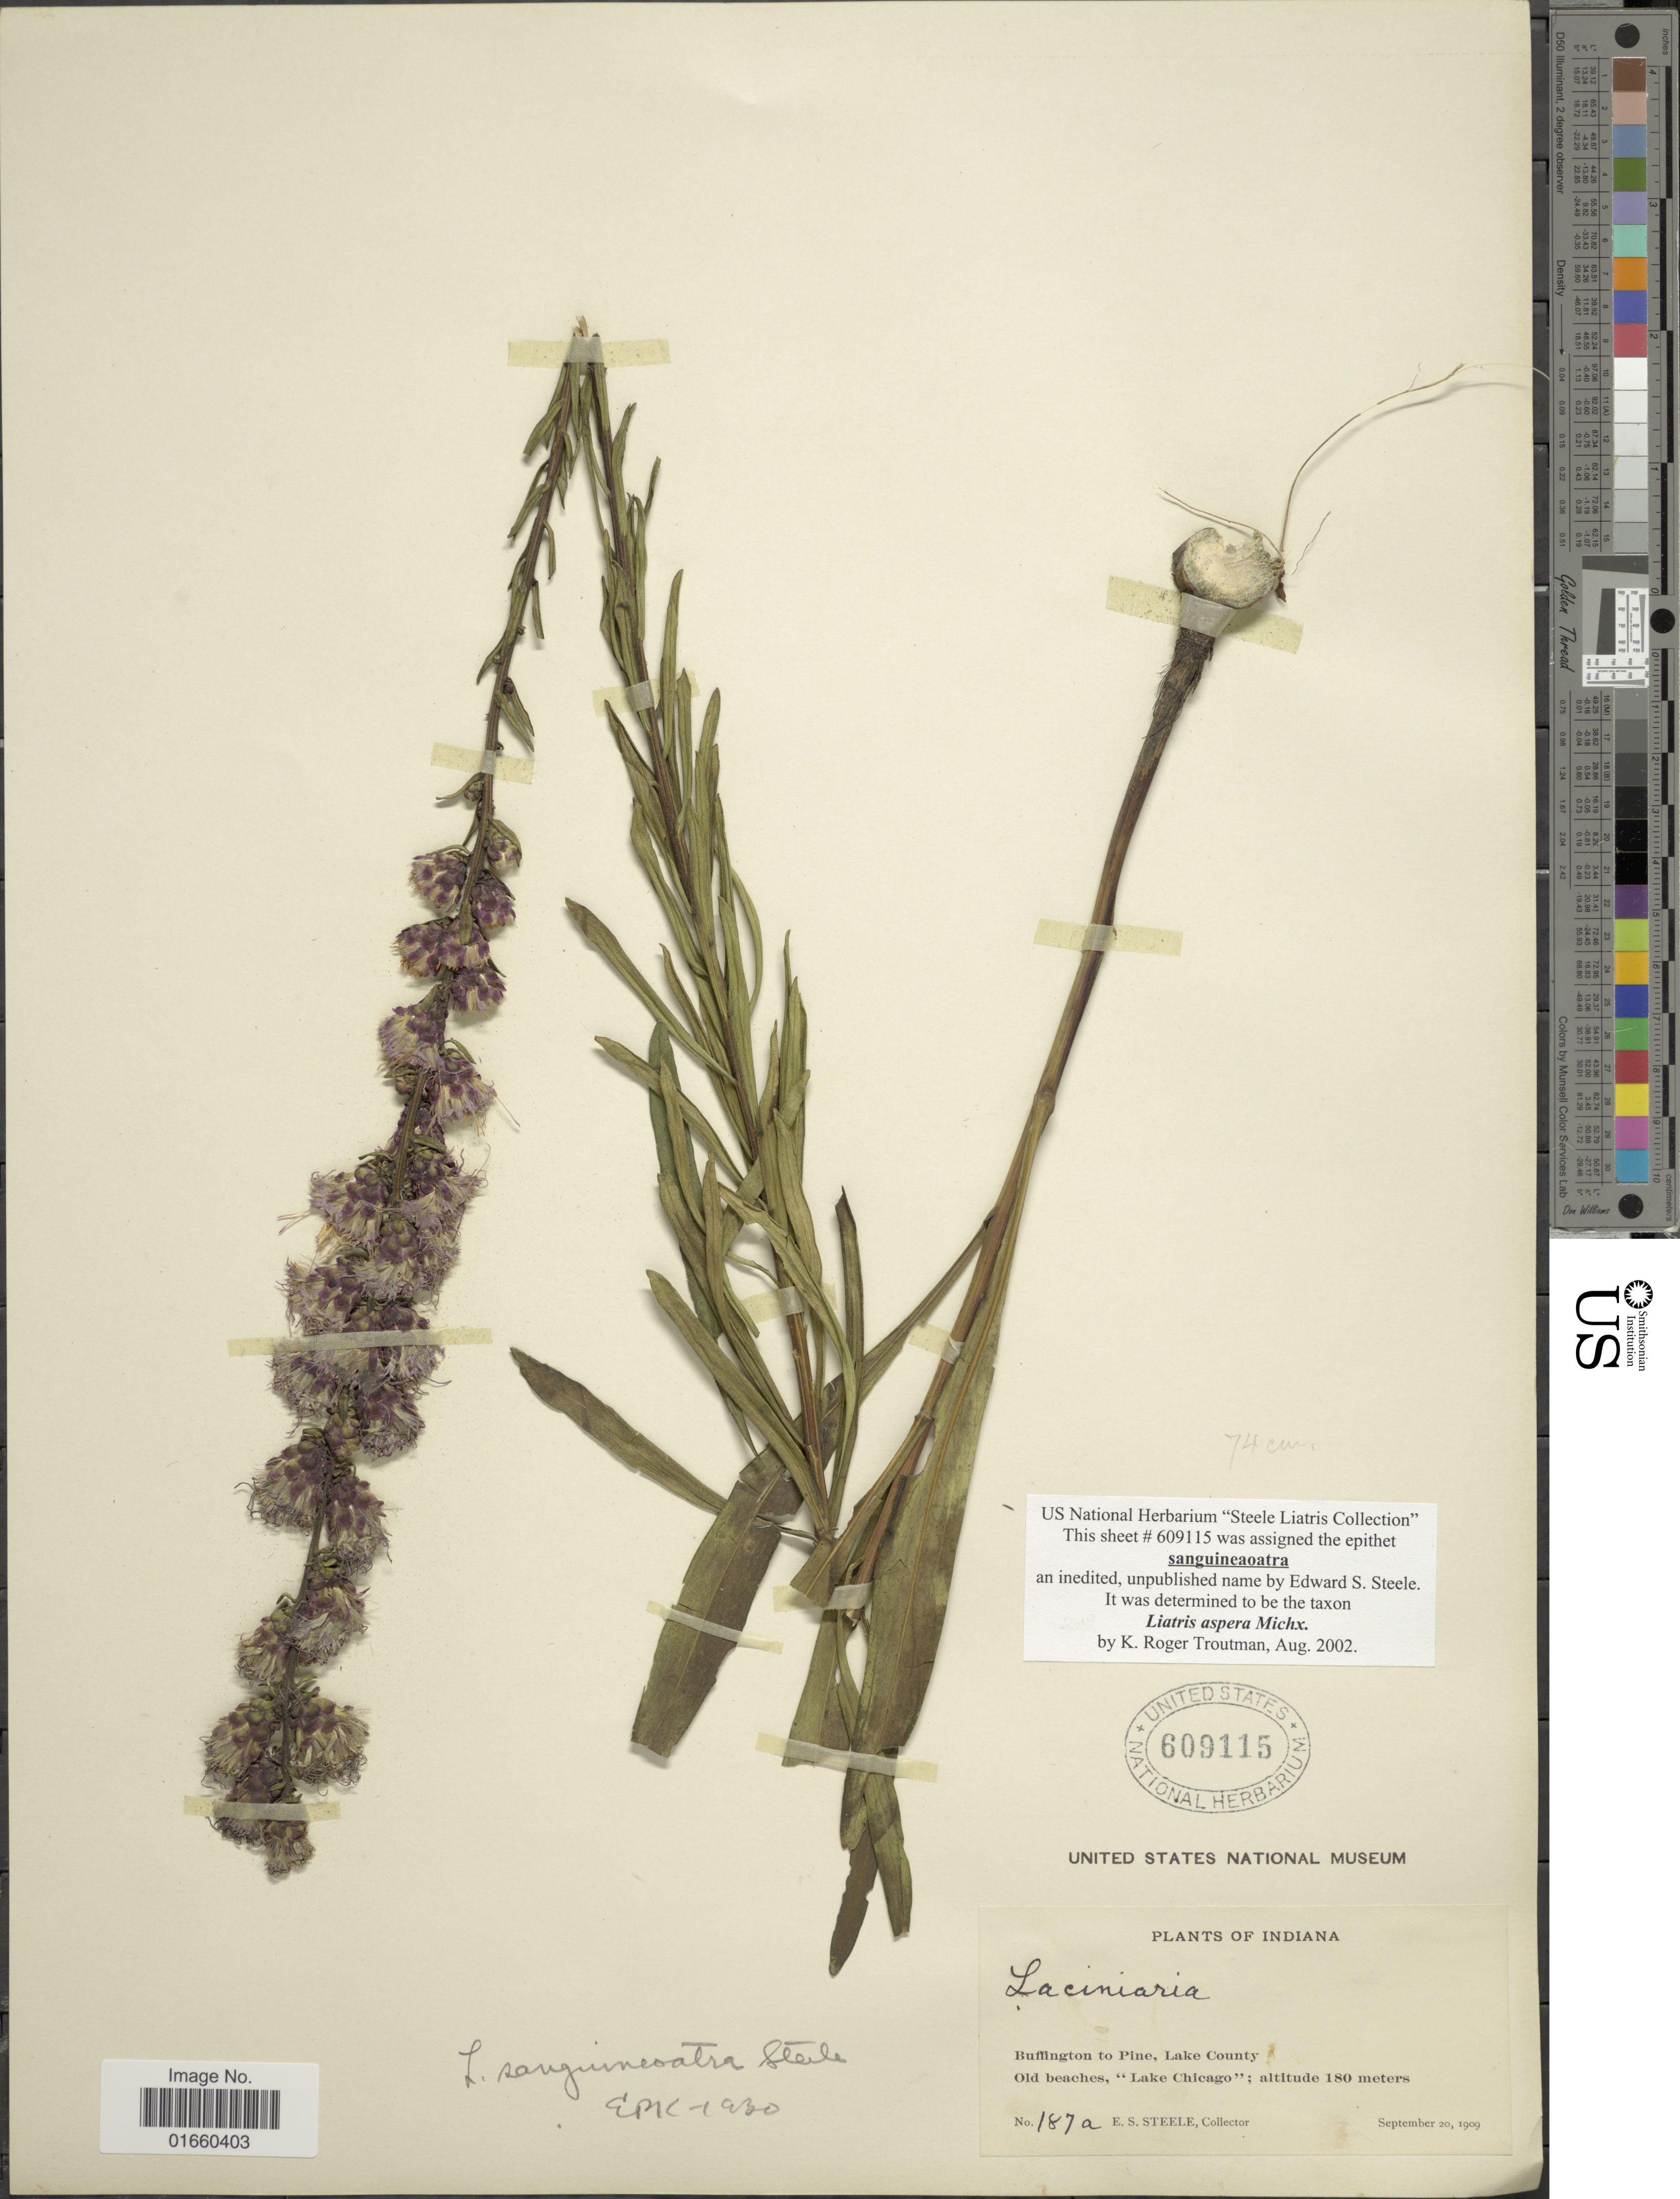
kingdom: Plantae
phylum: Tracheophyta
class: Magnoliopsida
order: Asterales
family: Asteraceae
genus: Liatris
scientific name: Liatris aspera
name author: Michx.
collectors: E. Steele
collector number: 187a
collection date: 1909-09-20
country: United States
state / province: Indiana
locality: Buffington to Pine, Lake County, Old beaches, "Lake Chicago"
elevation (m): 180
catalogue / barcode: US 609115